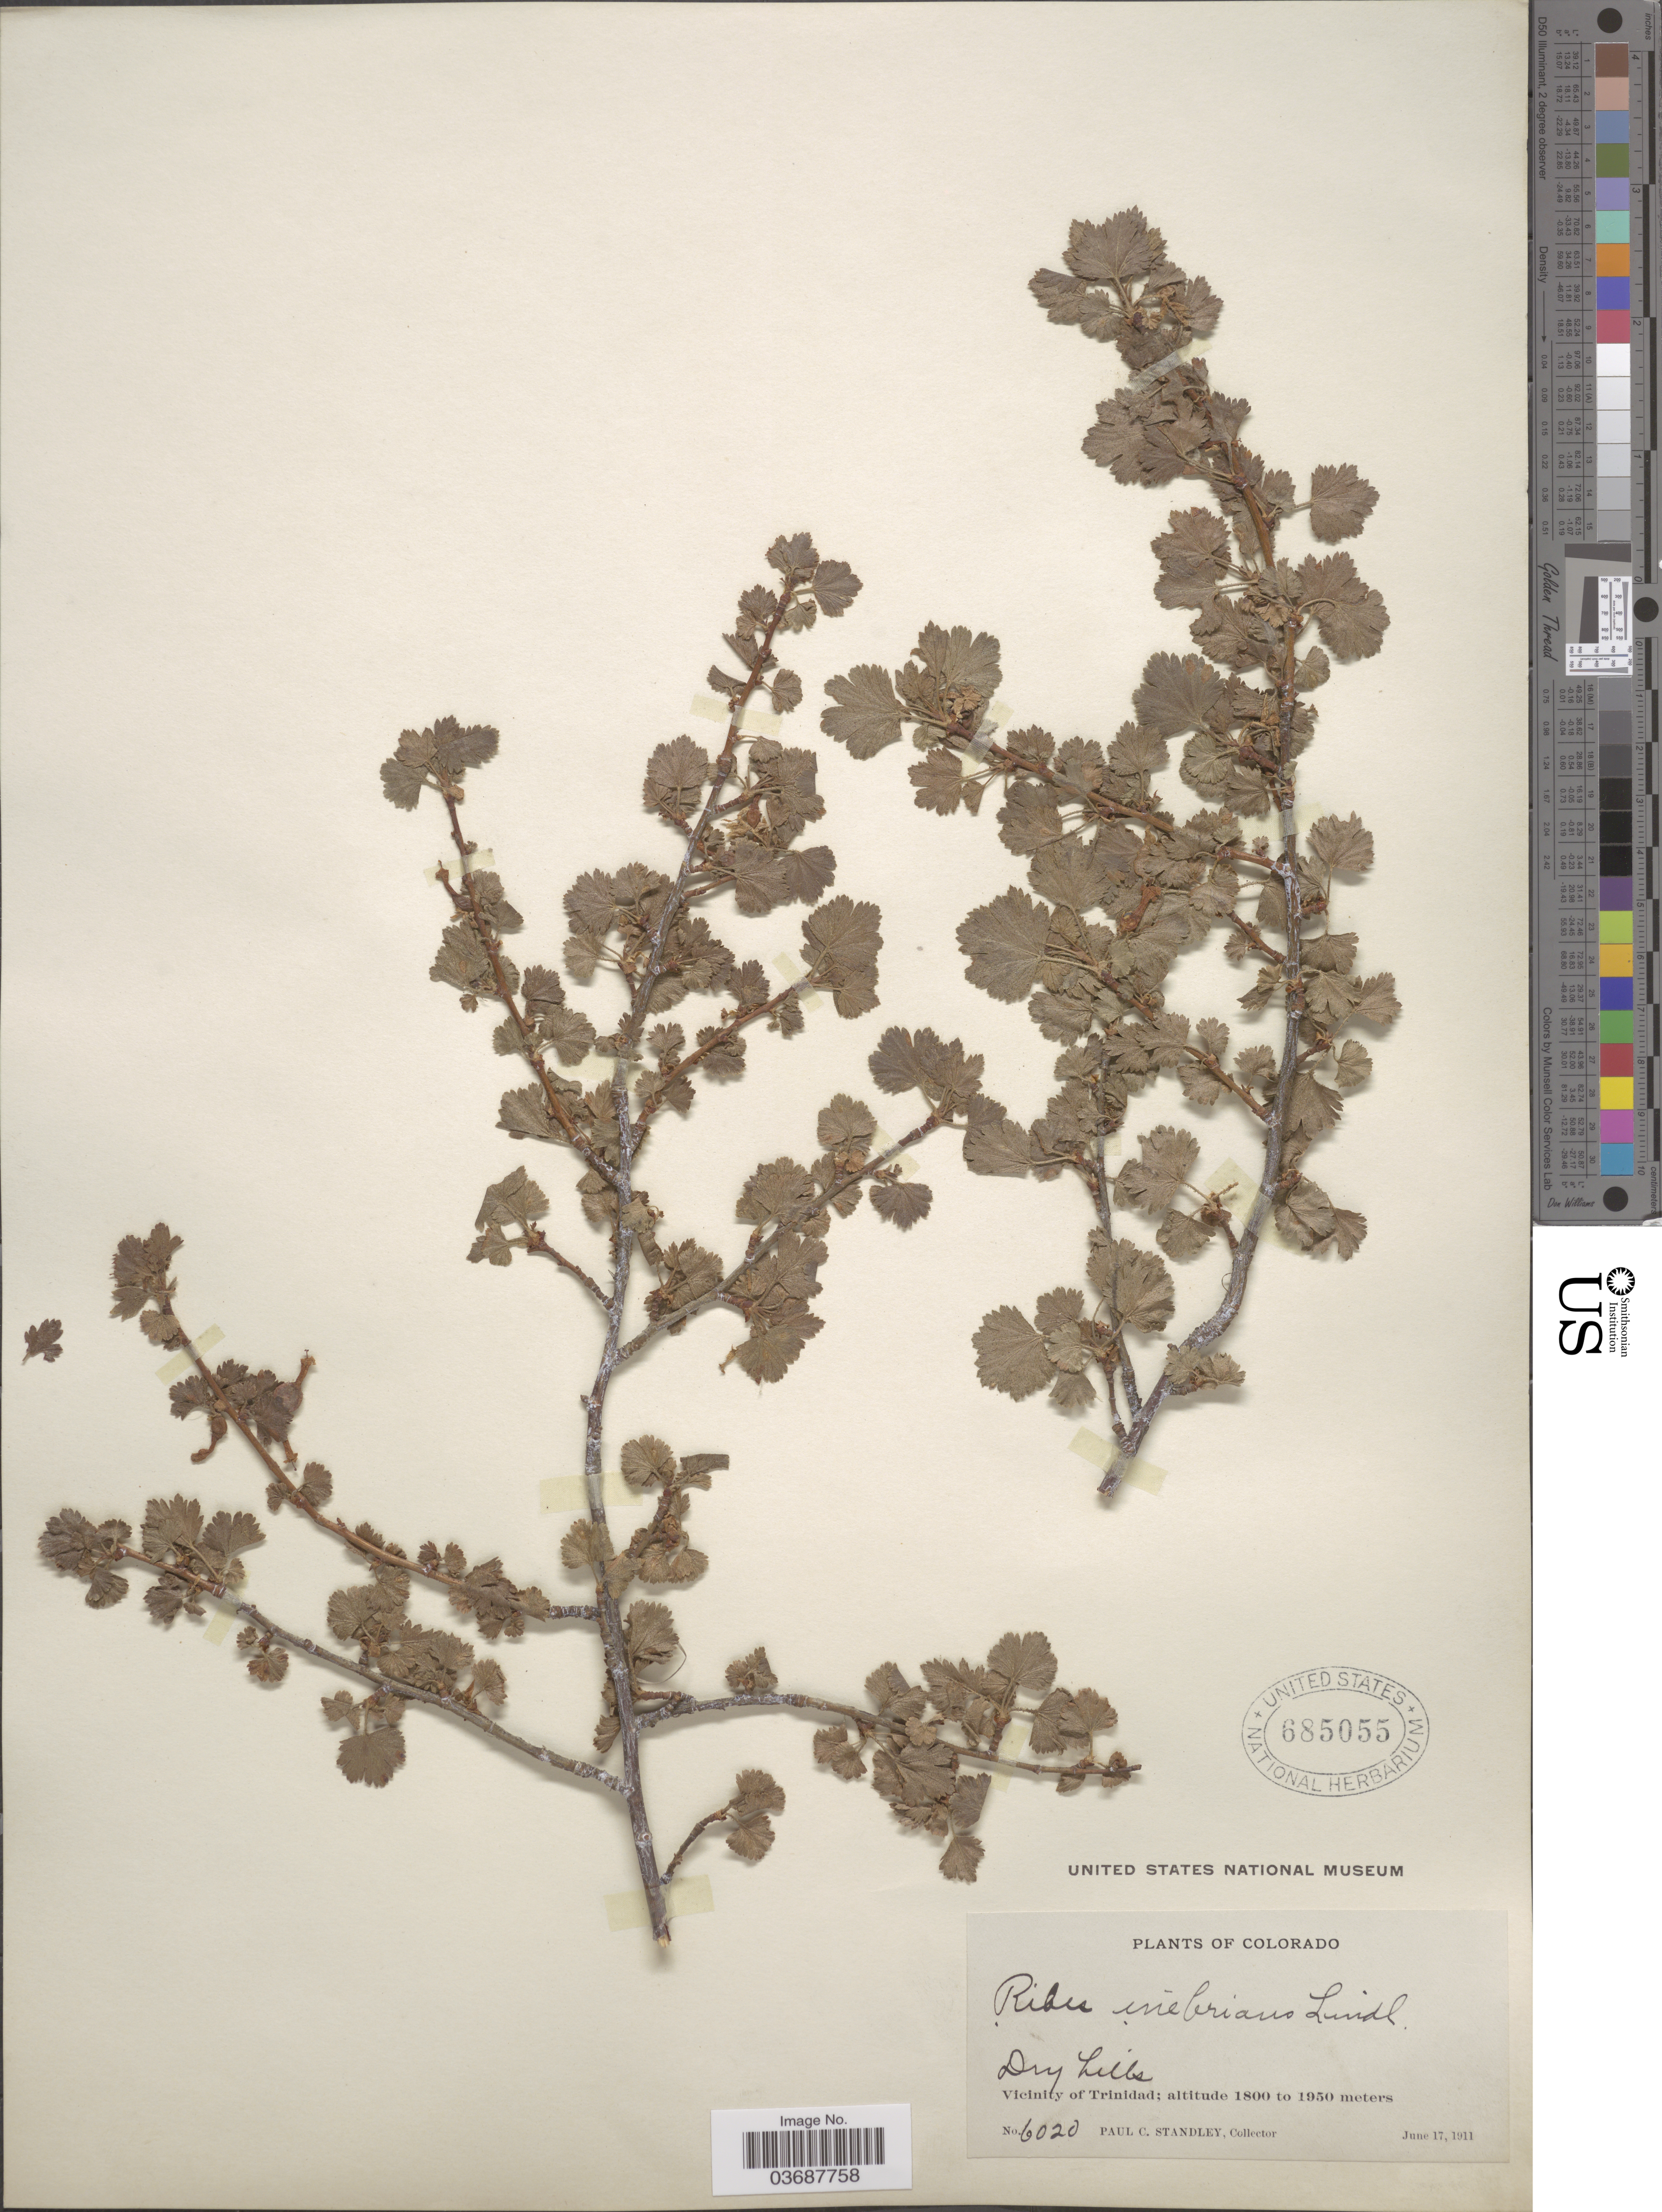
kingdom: Plantae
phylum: Tracheophyta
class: Magnoliopsida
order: Saxifragales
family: Grossulariaceae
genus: Ribes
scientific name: Ribes inebrians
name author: Lindl.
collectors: P. C. Standley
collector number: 6020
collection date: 1911-06-17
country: United States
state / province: Colorado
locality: Vicinity of Trinidad.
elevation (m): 1800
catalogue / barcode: US 685055